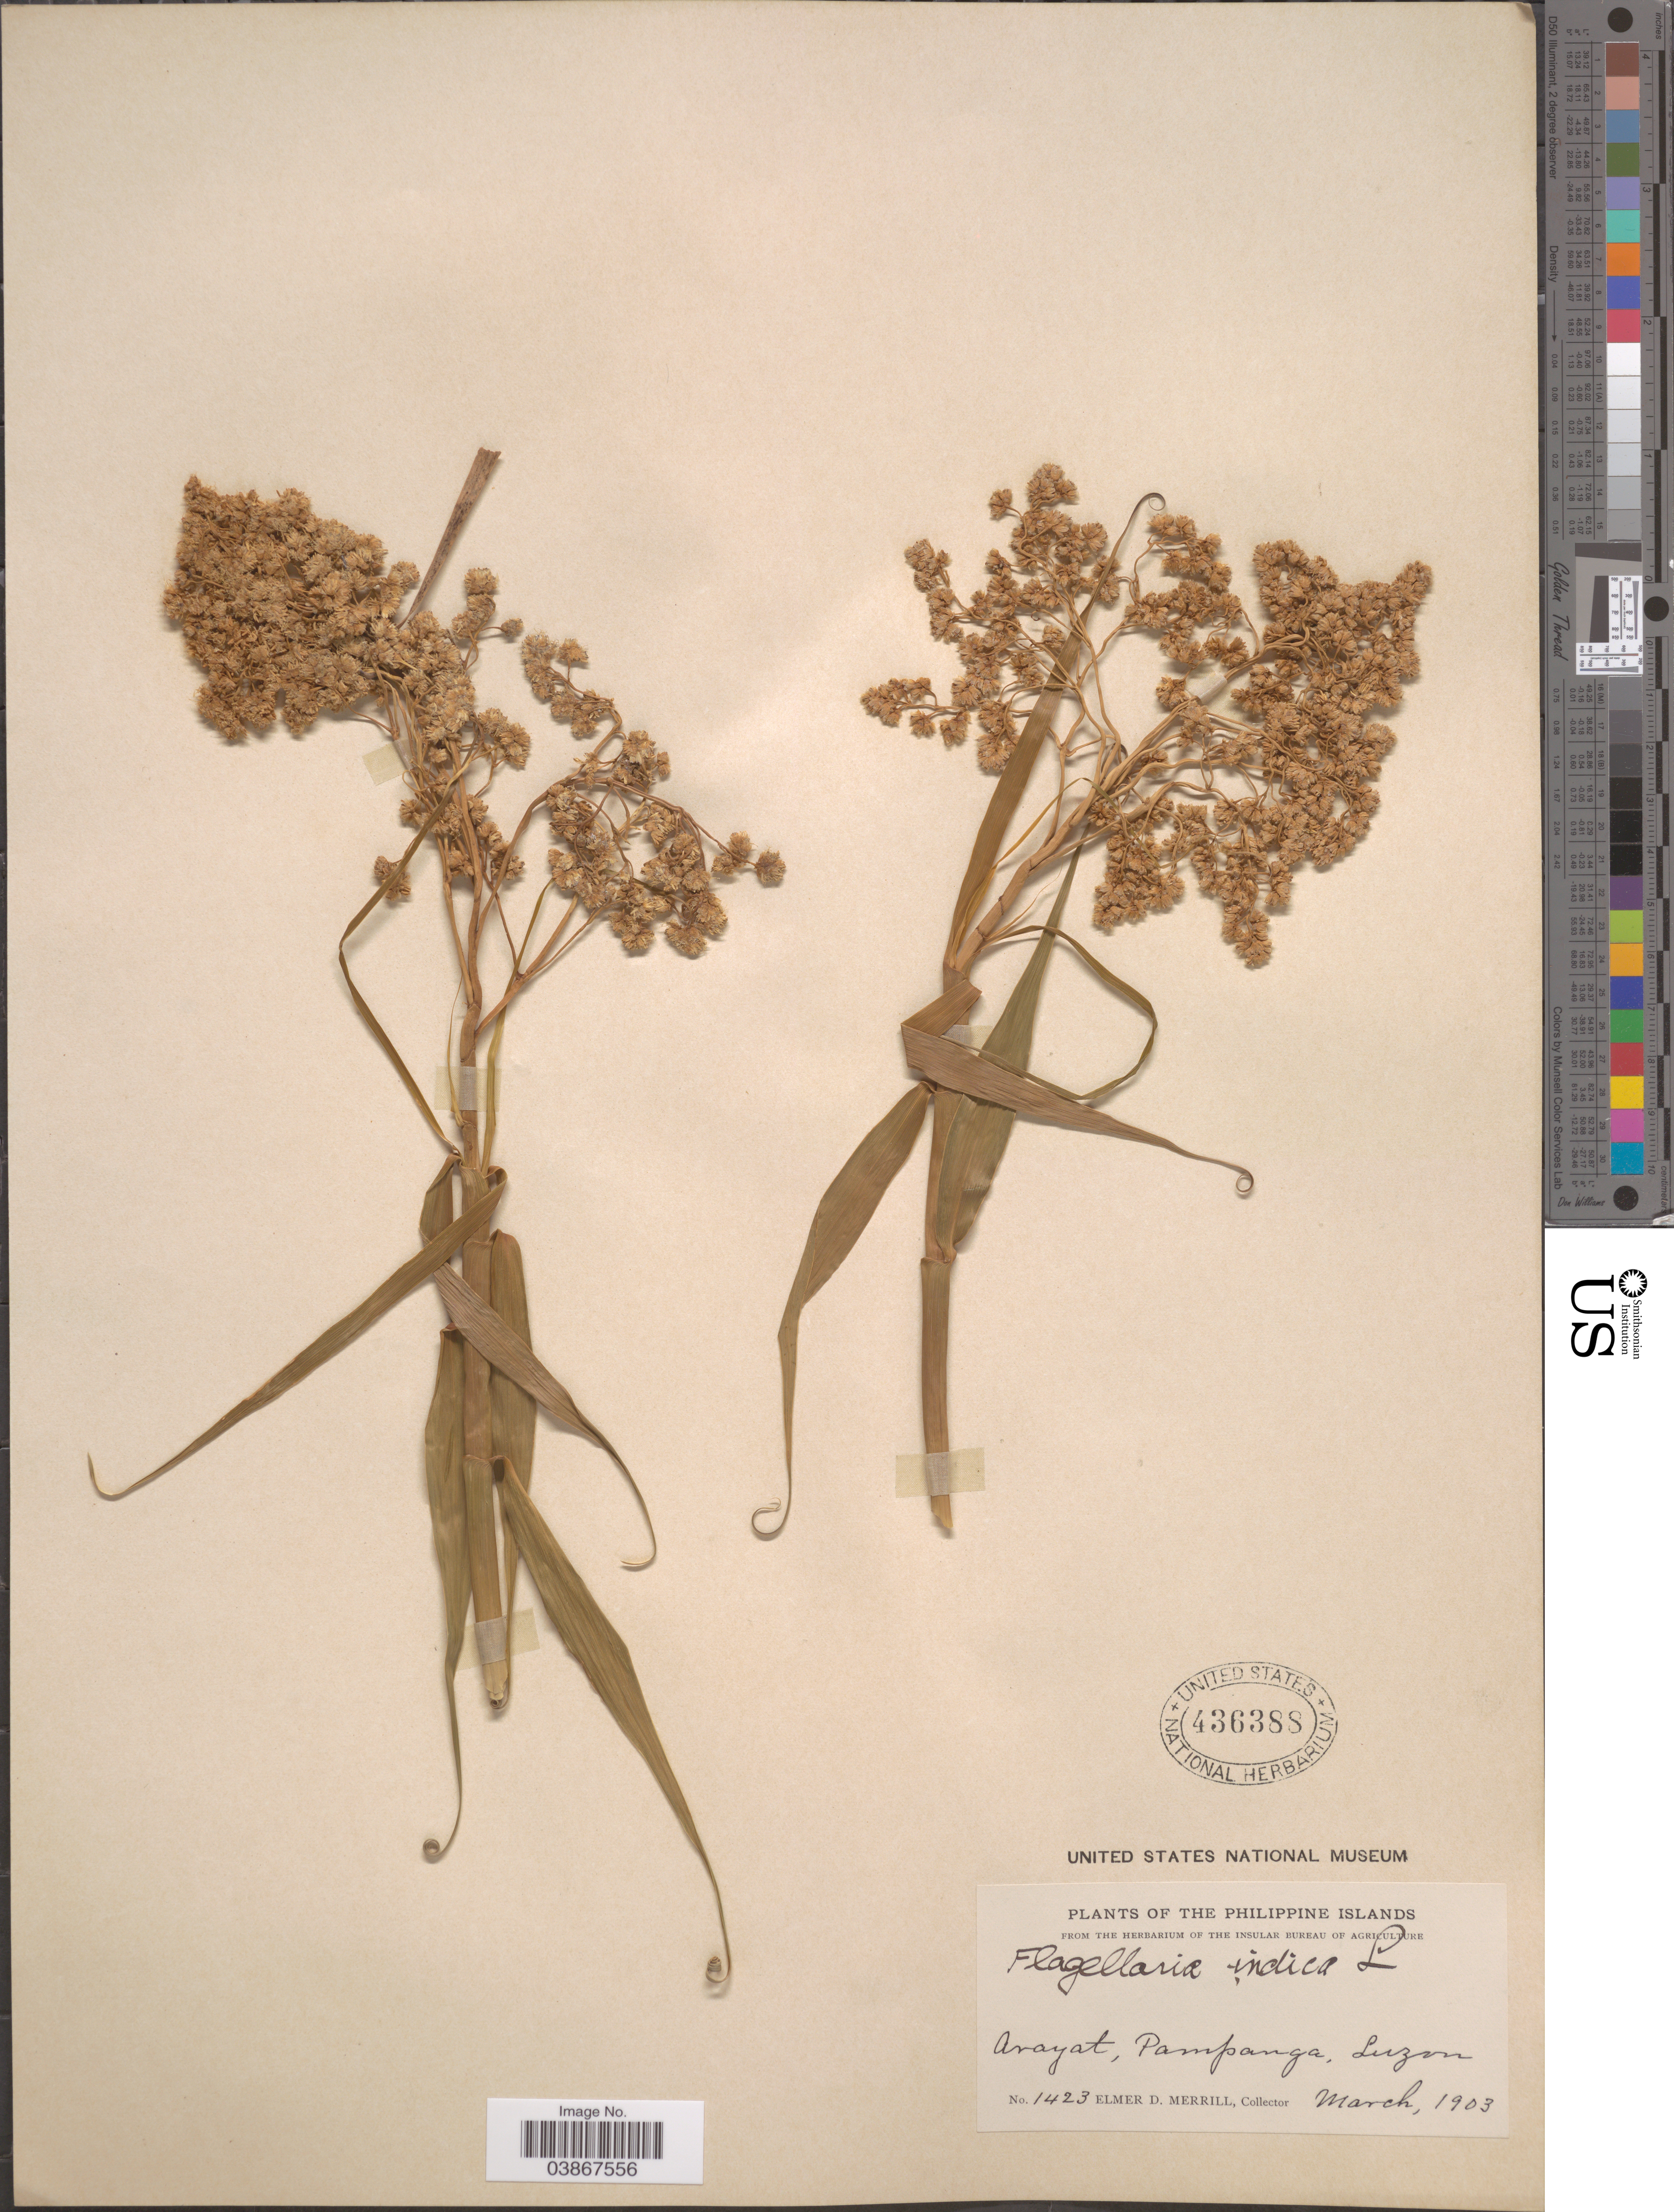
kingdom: Plantae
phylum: Tracheophyta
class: Liliopsida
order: Poales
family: Flagellariaceae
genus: Flagellaria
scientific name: Flagellaria indica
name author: L.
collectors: E. D. Merrill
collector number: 1423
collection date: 1903-03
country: Philippines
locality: Arayat, Pampanga, Luzon.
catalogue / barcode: US 436388